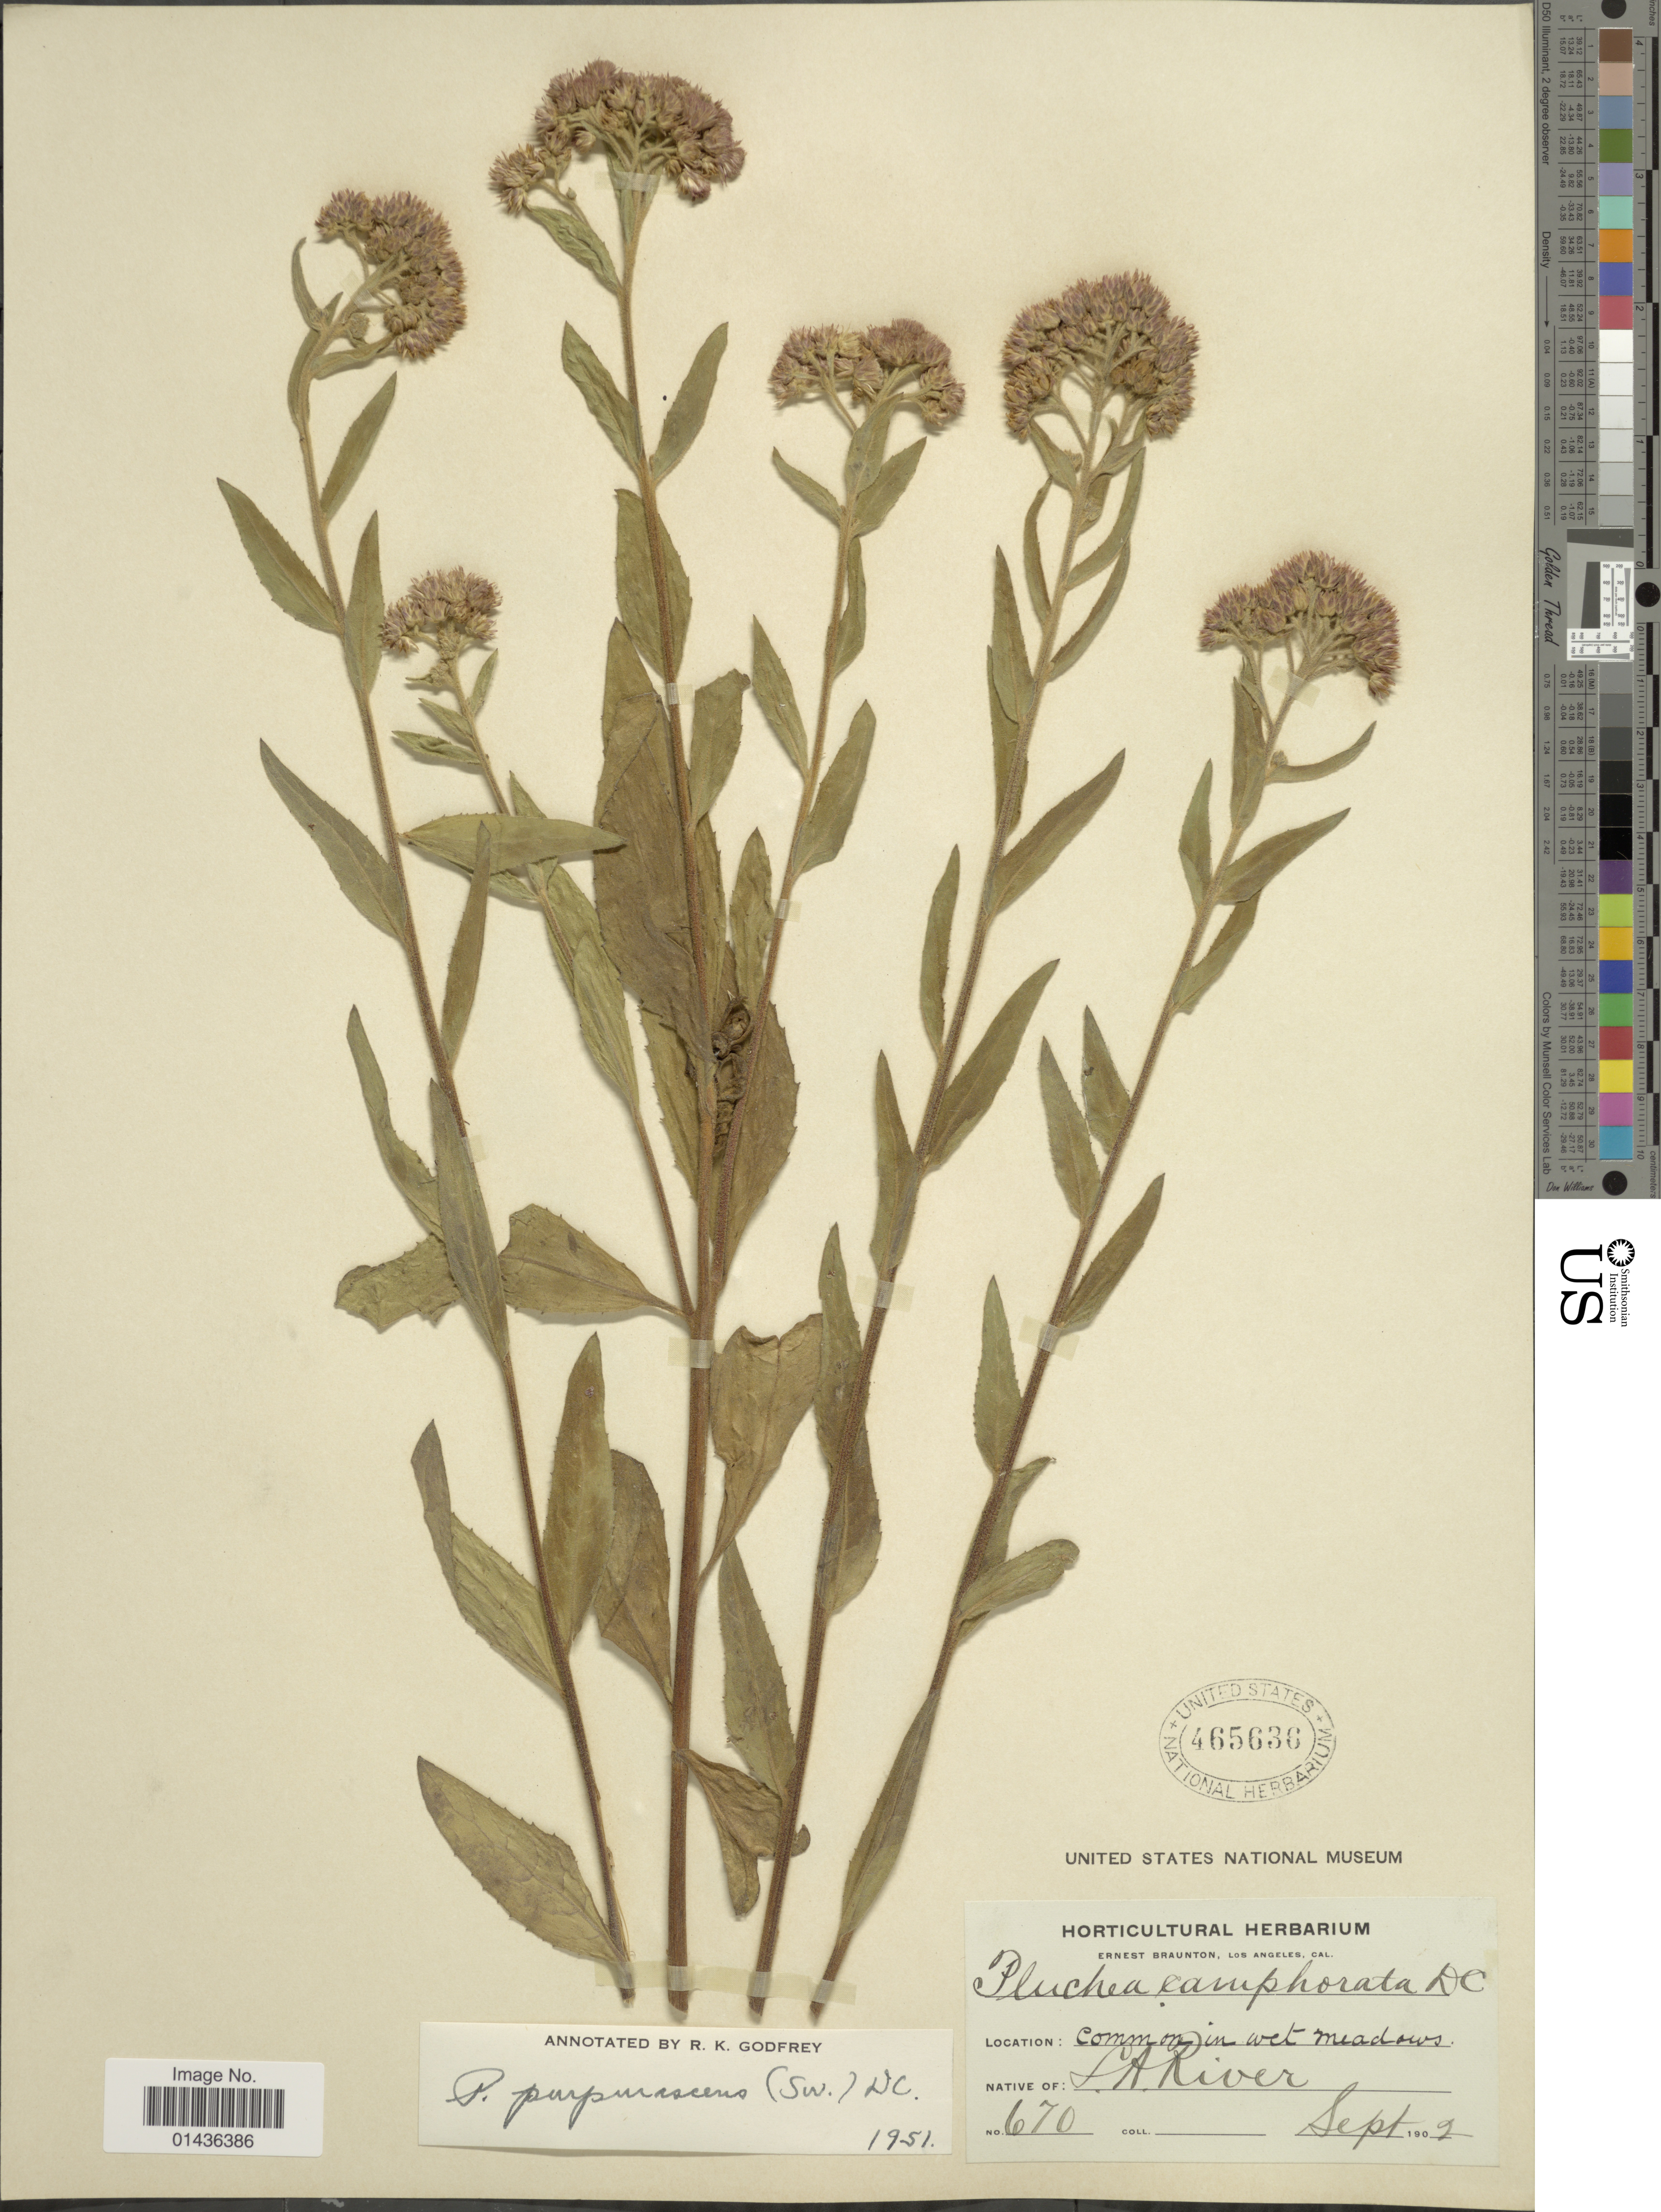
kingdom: Plantae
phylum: Tracheophyta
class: Magnoliopsida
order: Asterales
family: Asteraceae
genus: Pluchea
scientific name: Pluchea odorata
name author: (L.) Cass.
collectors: E. Braunton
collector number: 670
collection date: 1902-09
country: United States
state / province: California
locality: L. A. River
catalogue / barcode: US 465636